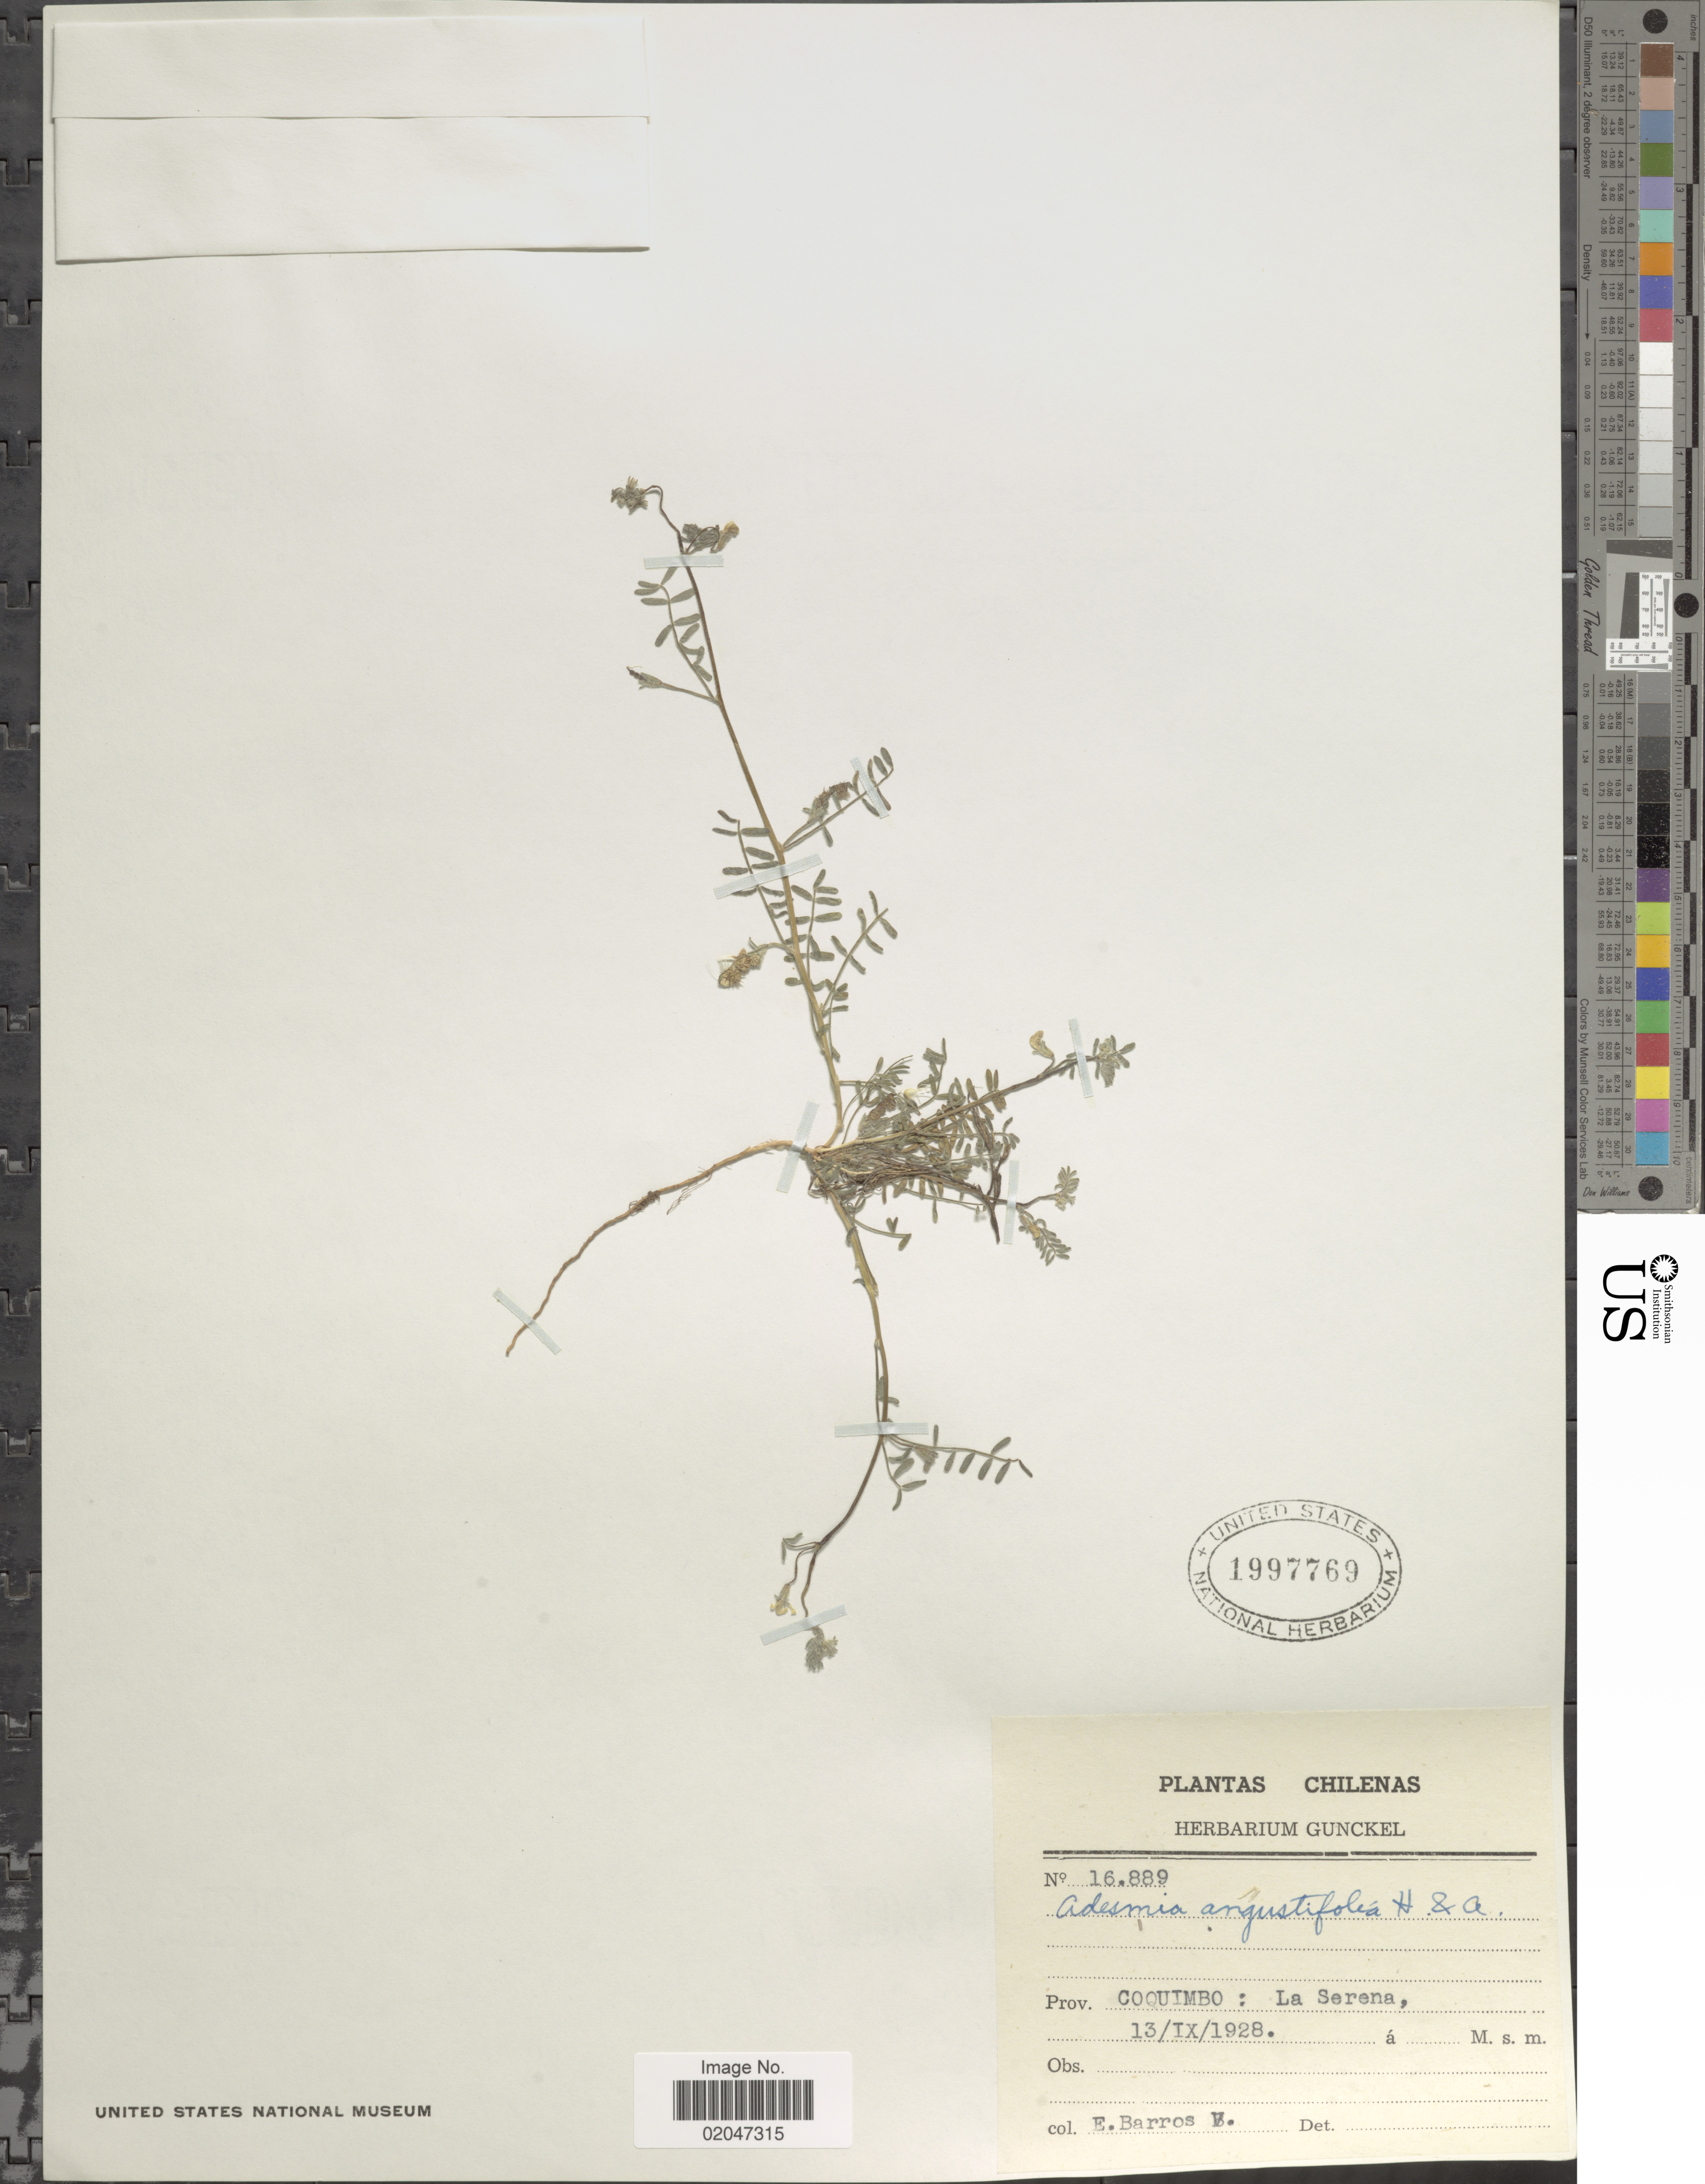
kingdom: Plantae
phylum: Tracheophyta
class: Magnoliopsida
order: Fabales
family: Fabaceae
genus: Adesmia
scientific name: Adesmia tenella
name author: Hook. & Arn.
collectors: E. Barros V.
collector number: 16889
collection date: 1928-09-13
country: Chile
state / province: Coquimbo (IV)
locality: Prov. Coquimbo: La Serena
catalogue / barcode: US 1997769